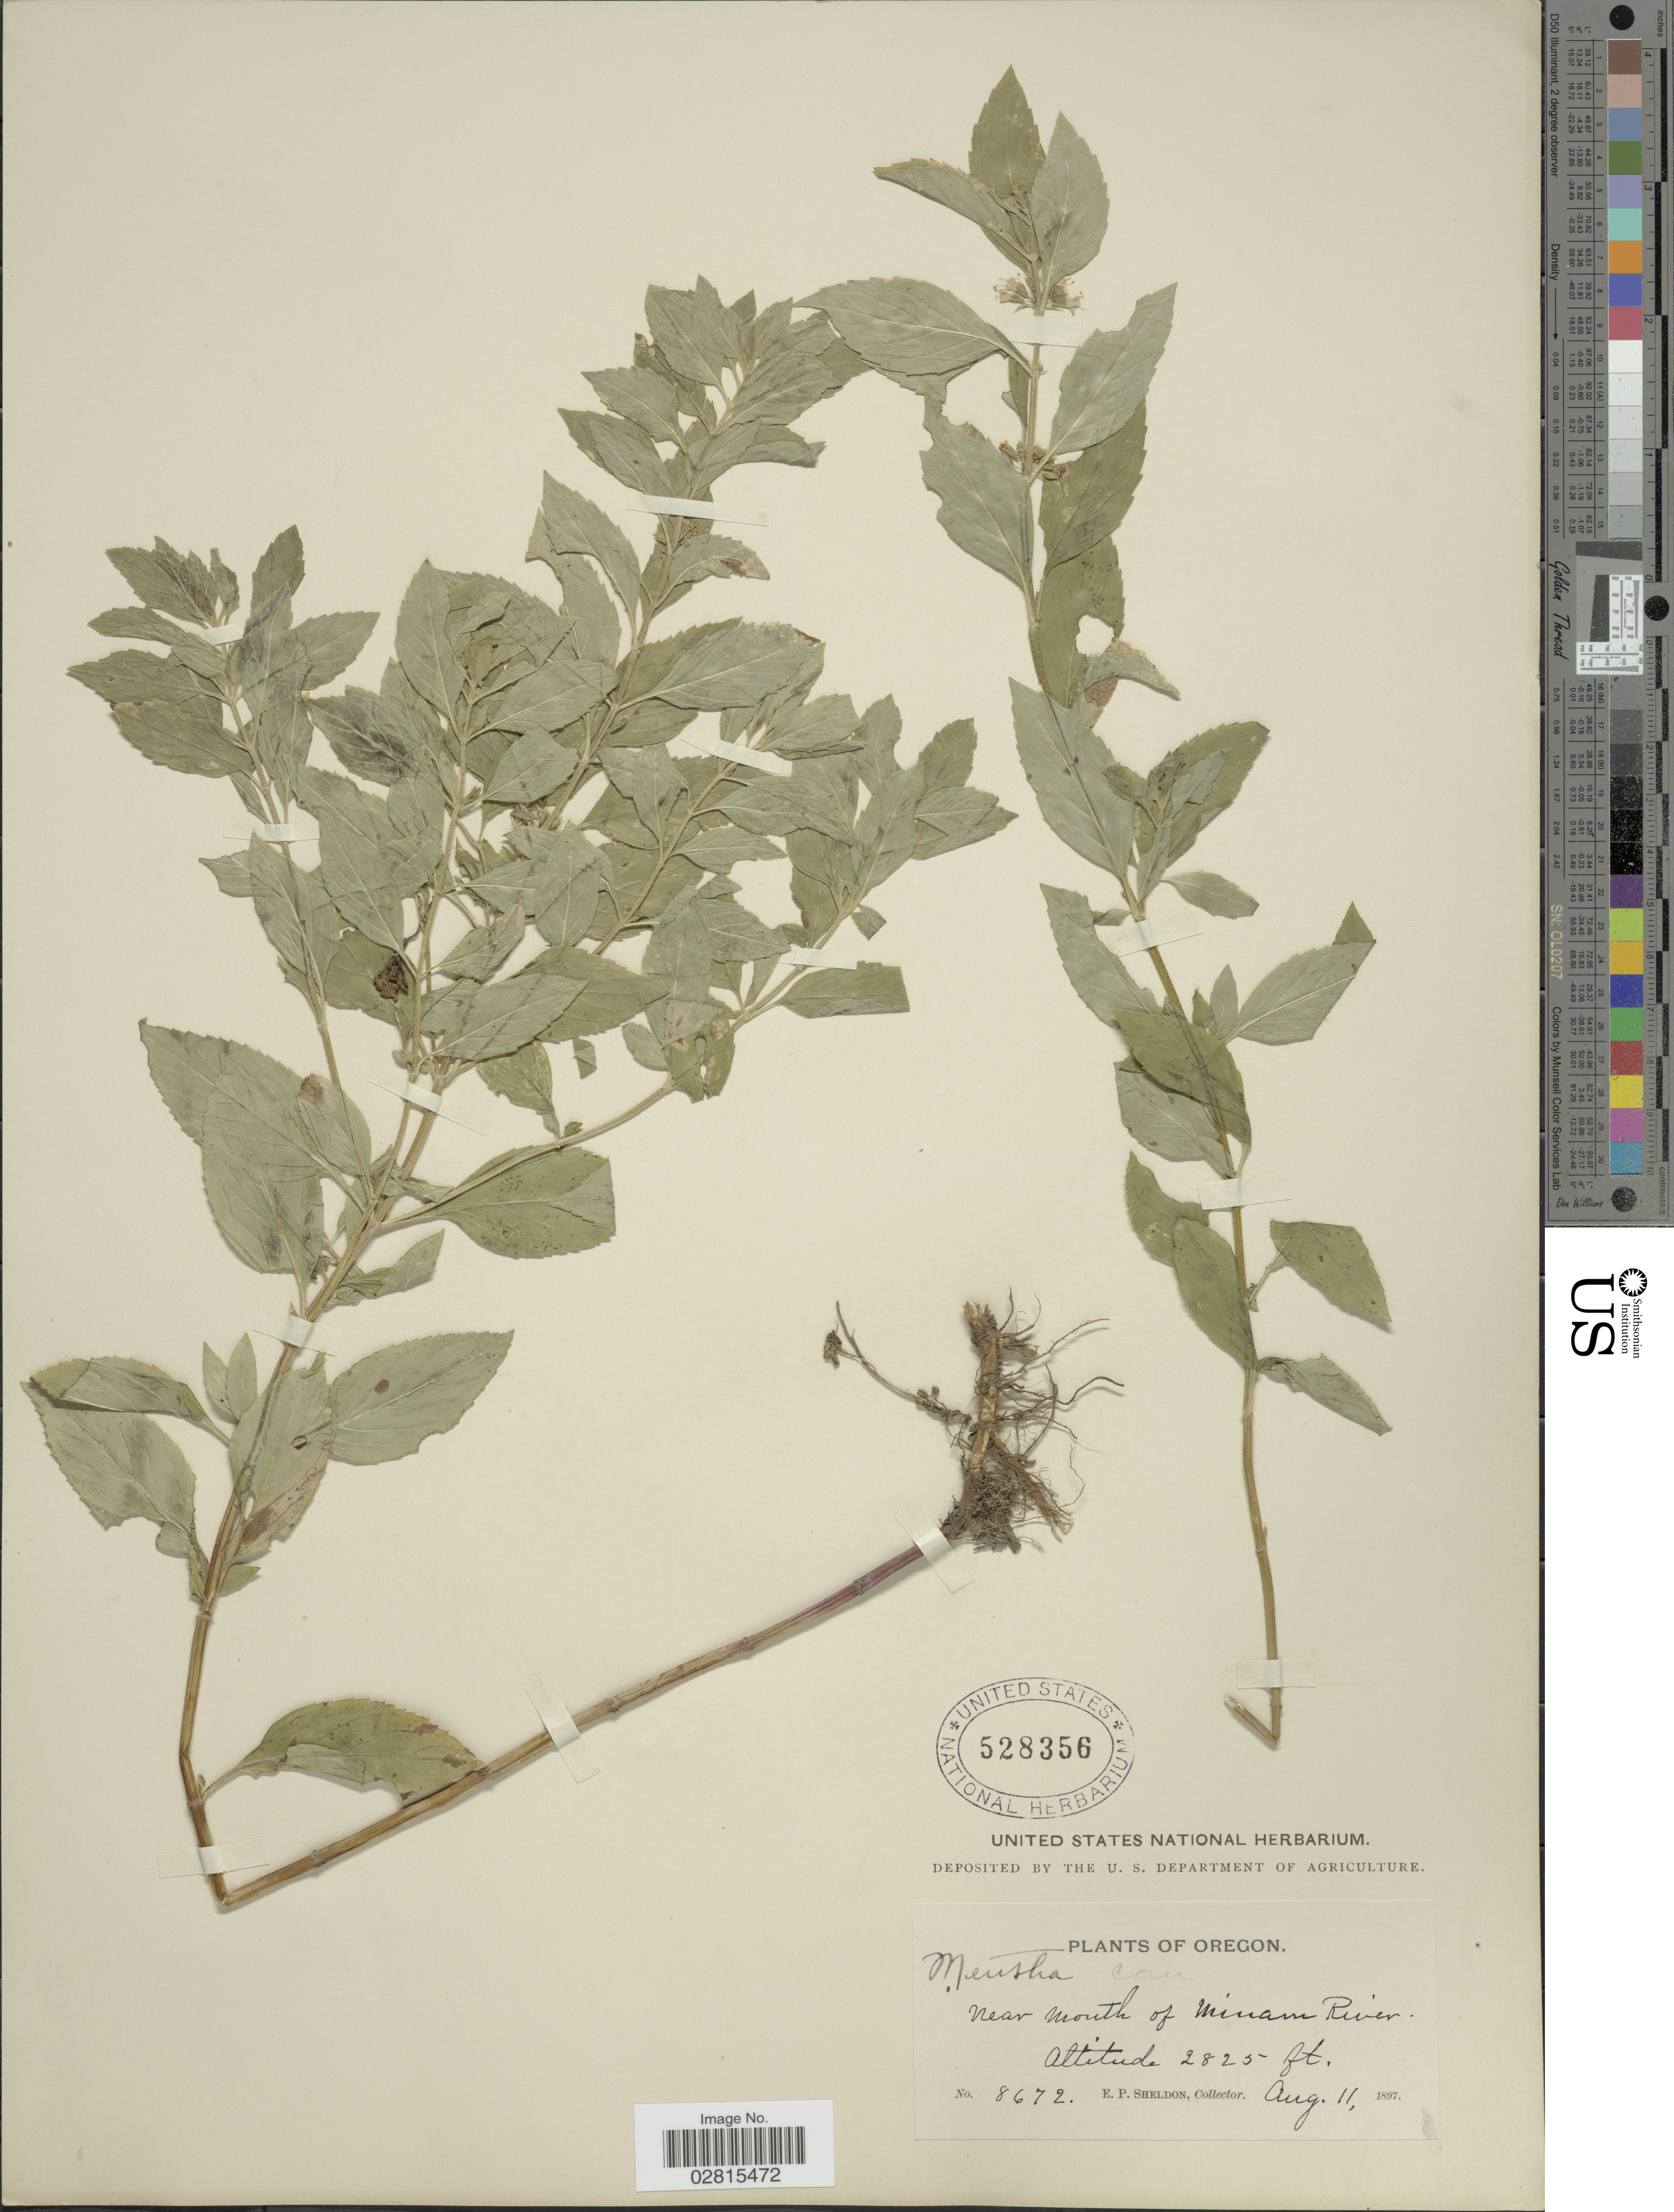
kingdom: Plantae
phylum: Tracheophyta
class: Magnoliopsida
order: Lamiales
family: Lamiaceae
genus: Mentha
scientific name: Mentha canadensis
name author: L.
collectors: E. P. Sheldon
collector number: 8672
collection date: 1897-08-11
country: United States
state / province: Oregon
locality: Near mouth of Minam River.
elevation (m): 861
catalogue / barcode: US 528356